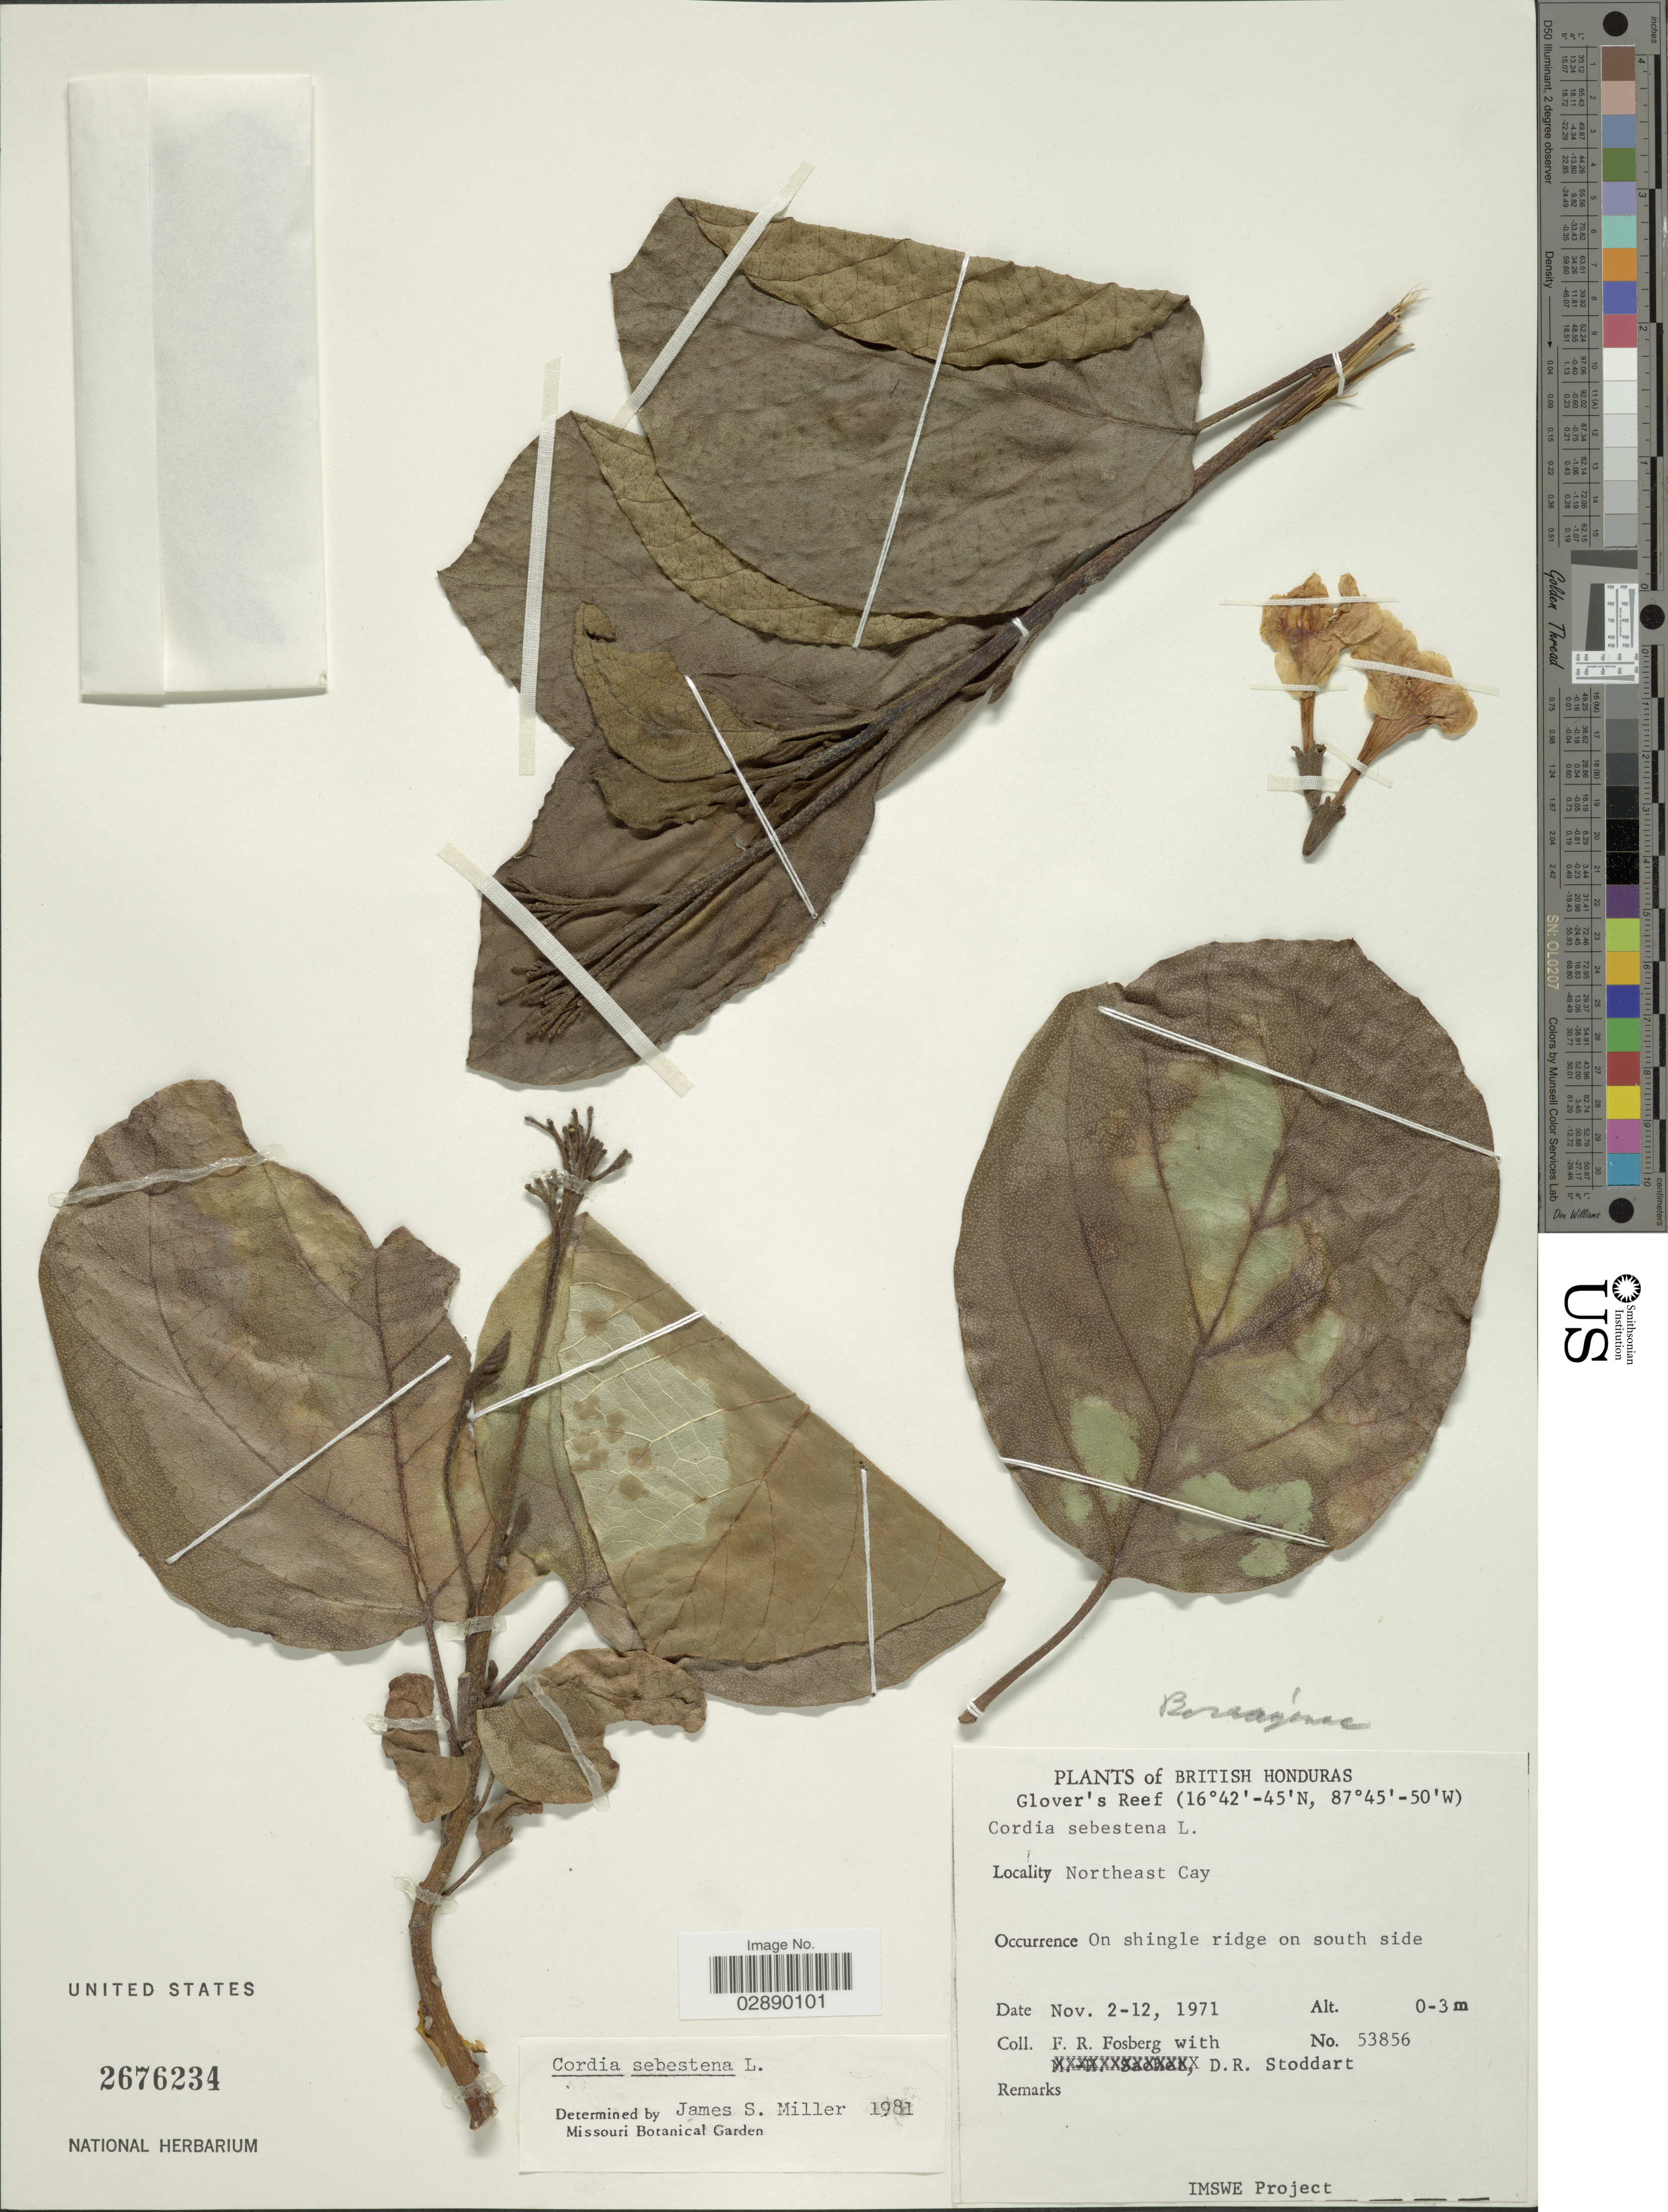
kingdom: Plantae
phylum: Tracheophyta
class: Magnoliopsida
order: Boraginales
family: Cordiaceae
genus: Cordia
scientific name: Cordia sebestena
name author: L.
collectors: F. R. Fosberg & D. R. Stoddart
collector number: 53856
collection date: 1971-11-02/1971-11-12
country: Belize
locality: British Honduras. Glover's Reef. Northeast Cay. On shingle ridge on south side.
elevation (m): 0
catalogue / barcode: US 2676234